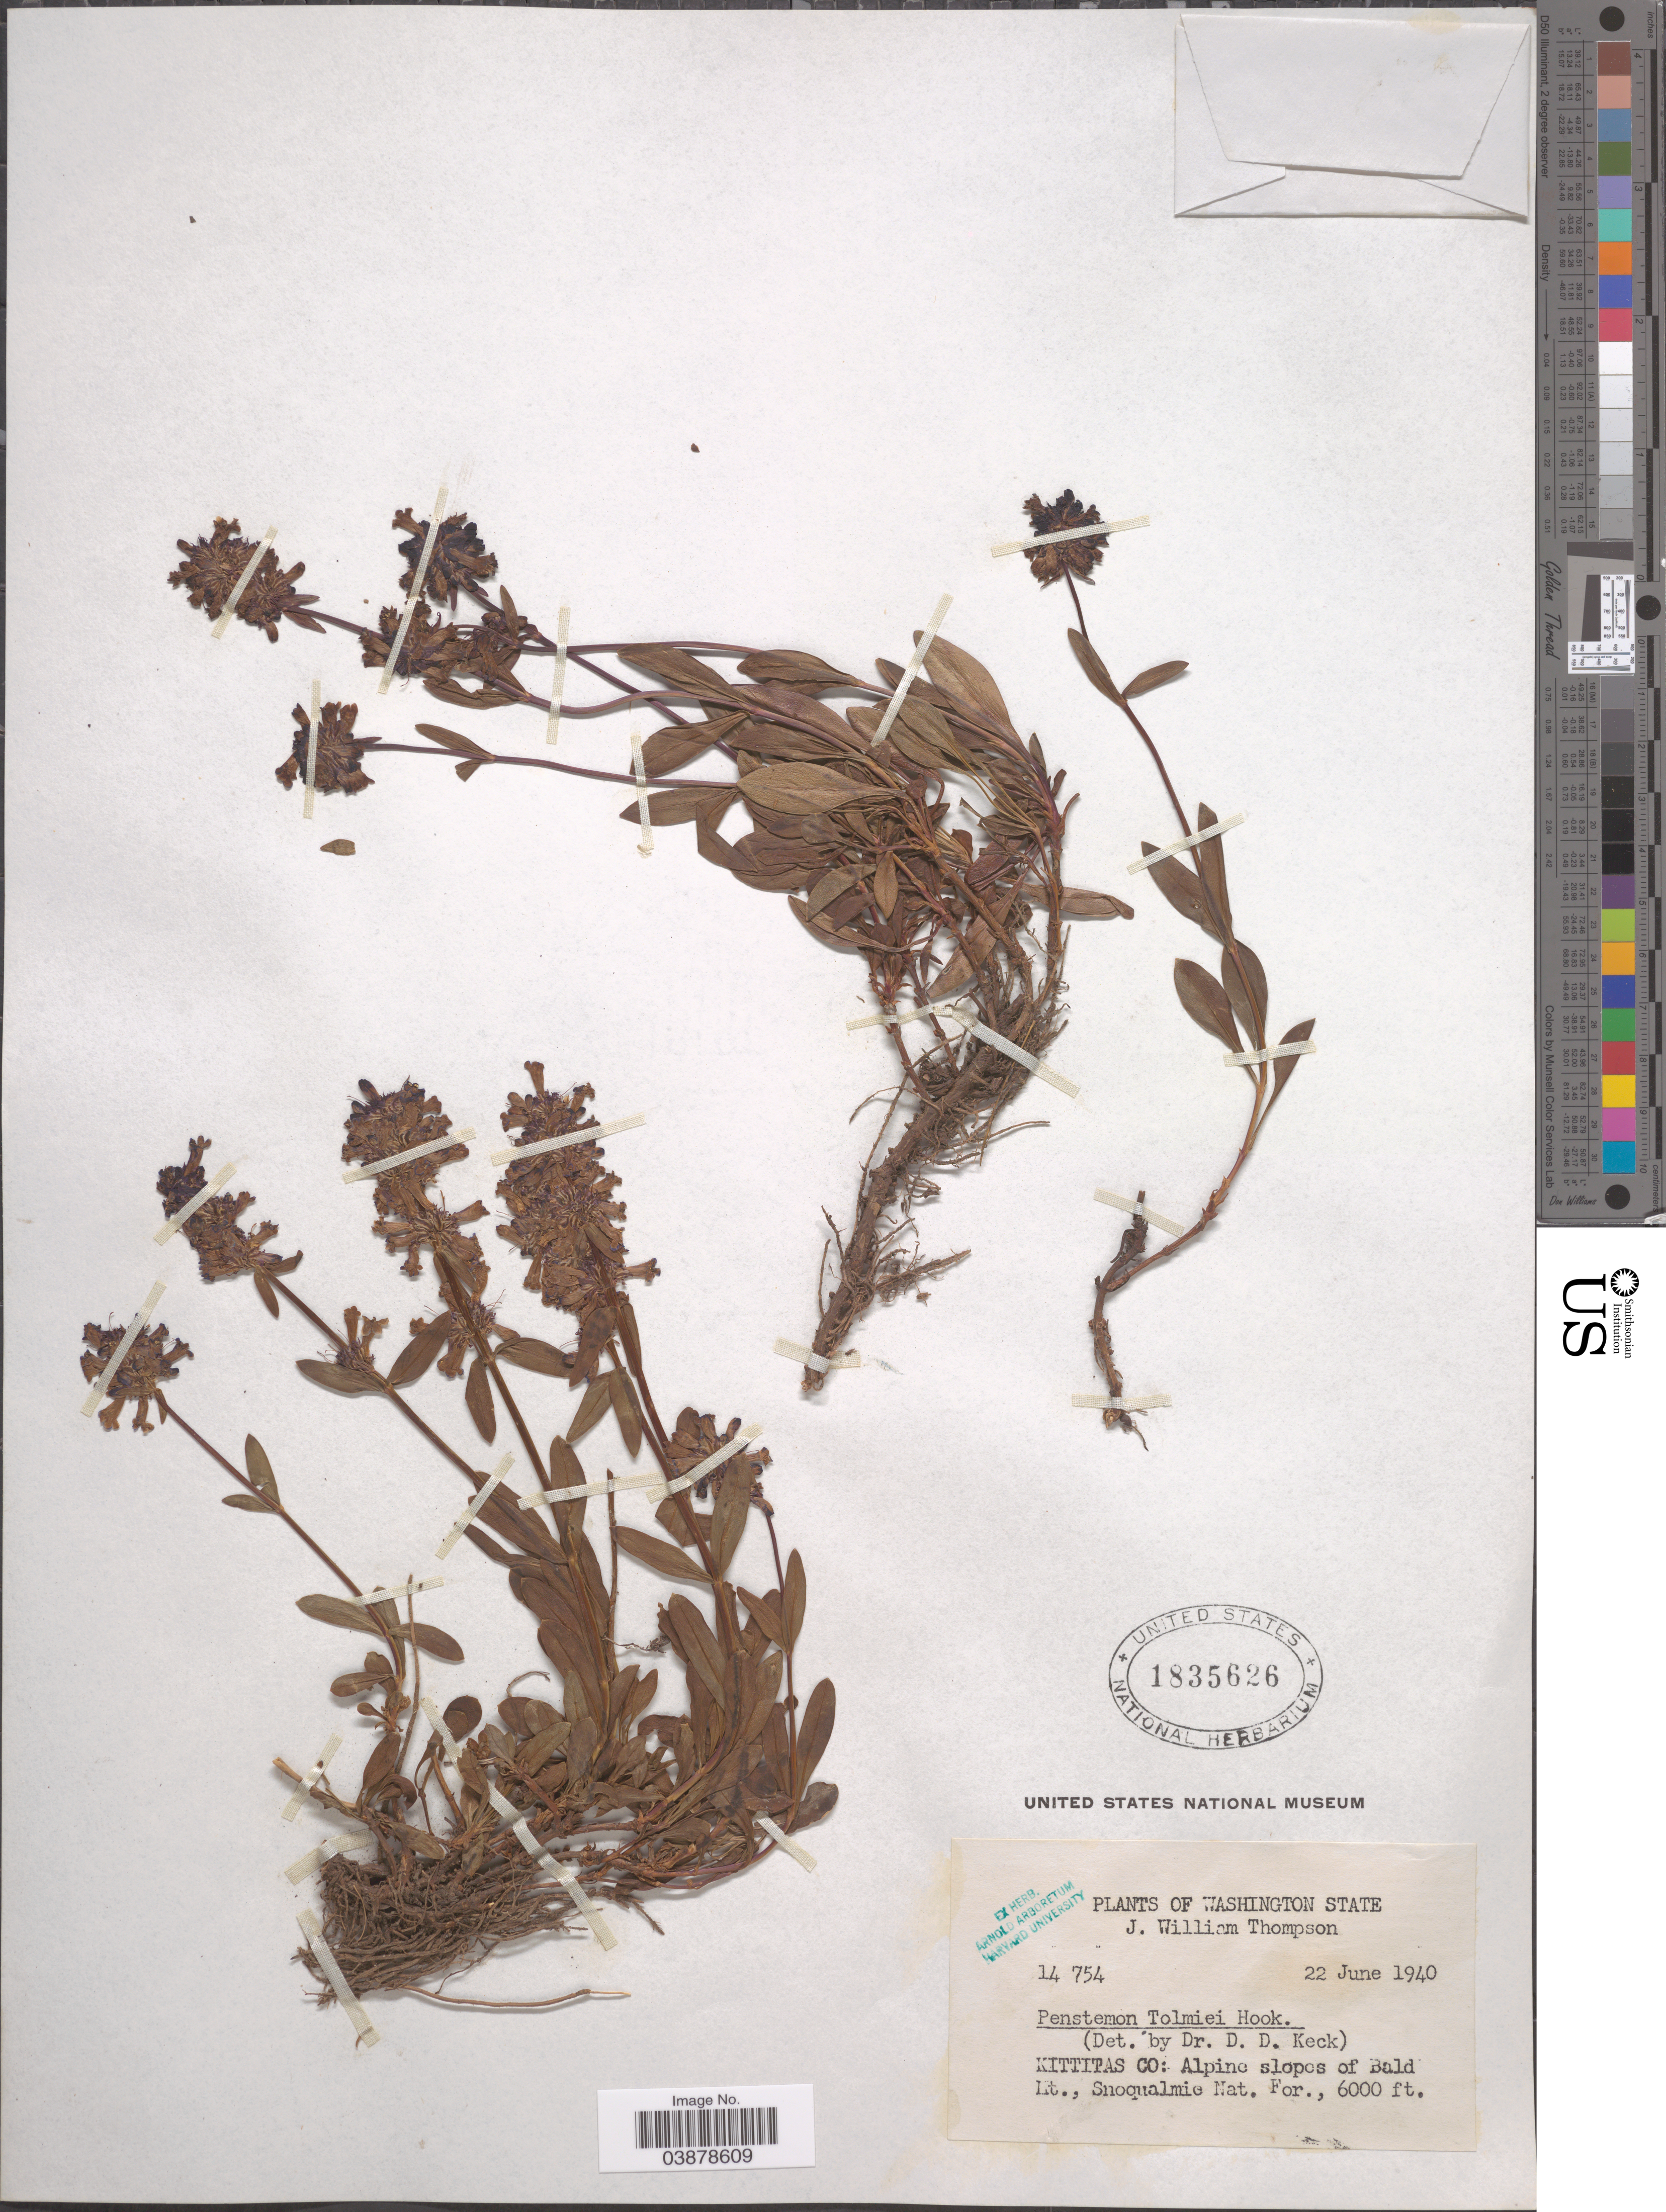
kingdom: Plantae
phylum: Tracheophyta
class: Magnoliopsida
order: Lamiales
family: Plantaginaceae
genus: Penstemon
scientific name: Penstemon tolmiei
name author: Hook.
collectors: J. W. Thompson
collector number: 14754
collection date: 1940-06-22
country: United States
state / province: Washington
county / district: Kittitas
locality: Kittitas Co: Alpine slopes of Bald Mt., Snoqualmie Nat. For.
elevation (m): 1829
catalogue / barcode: US 1835626